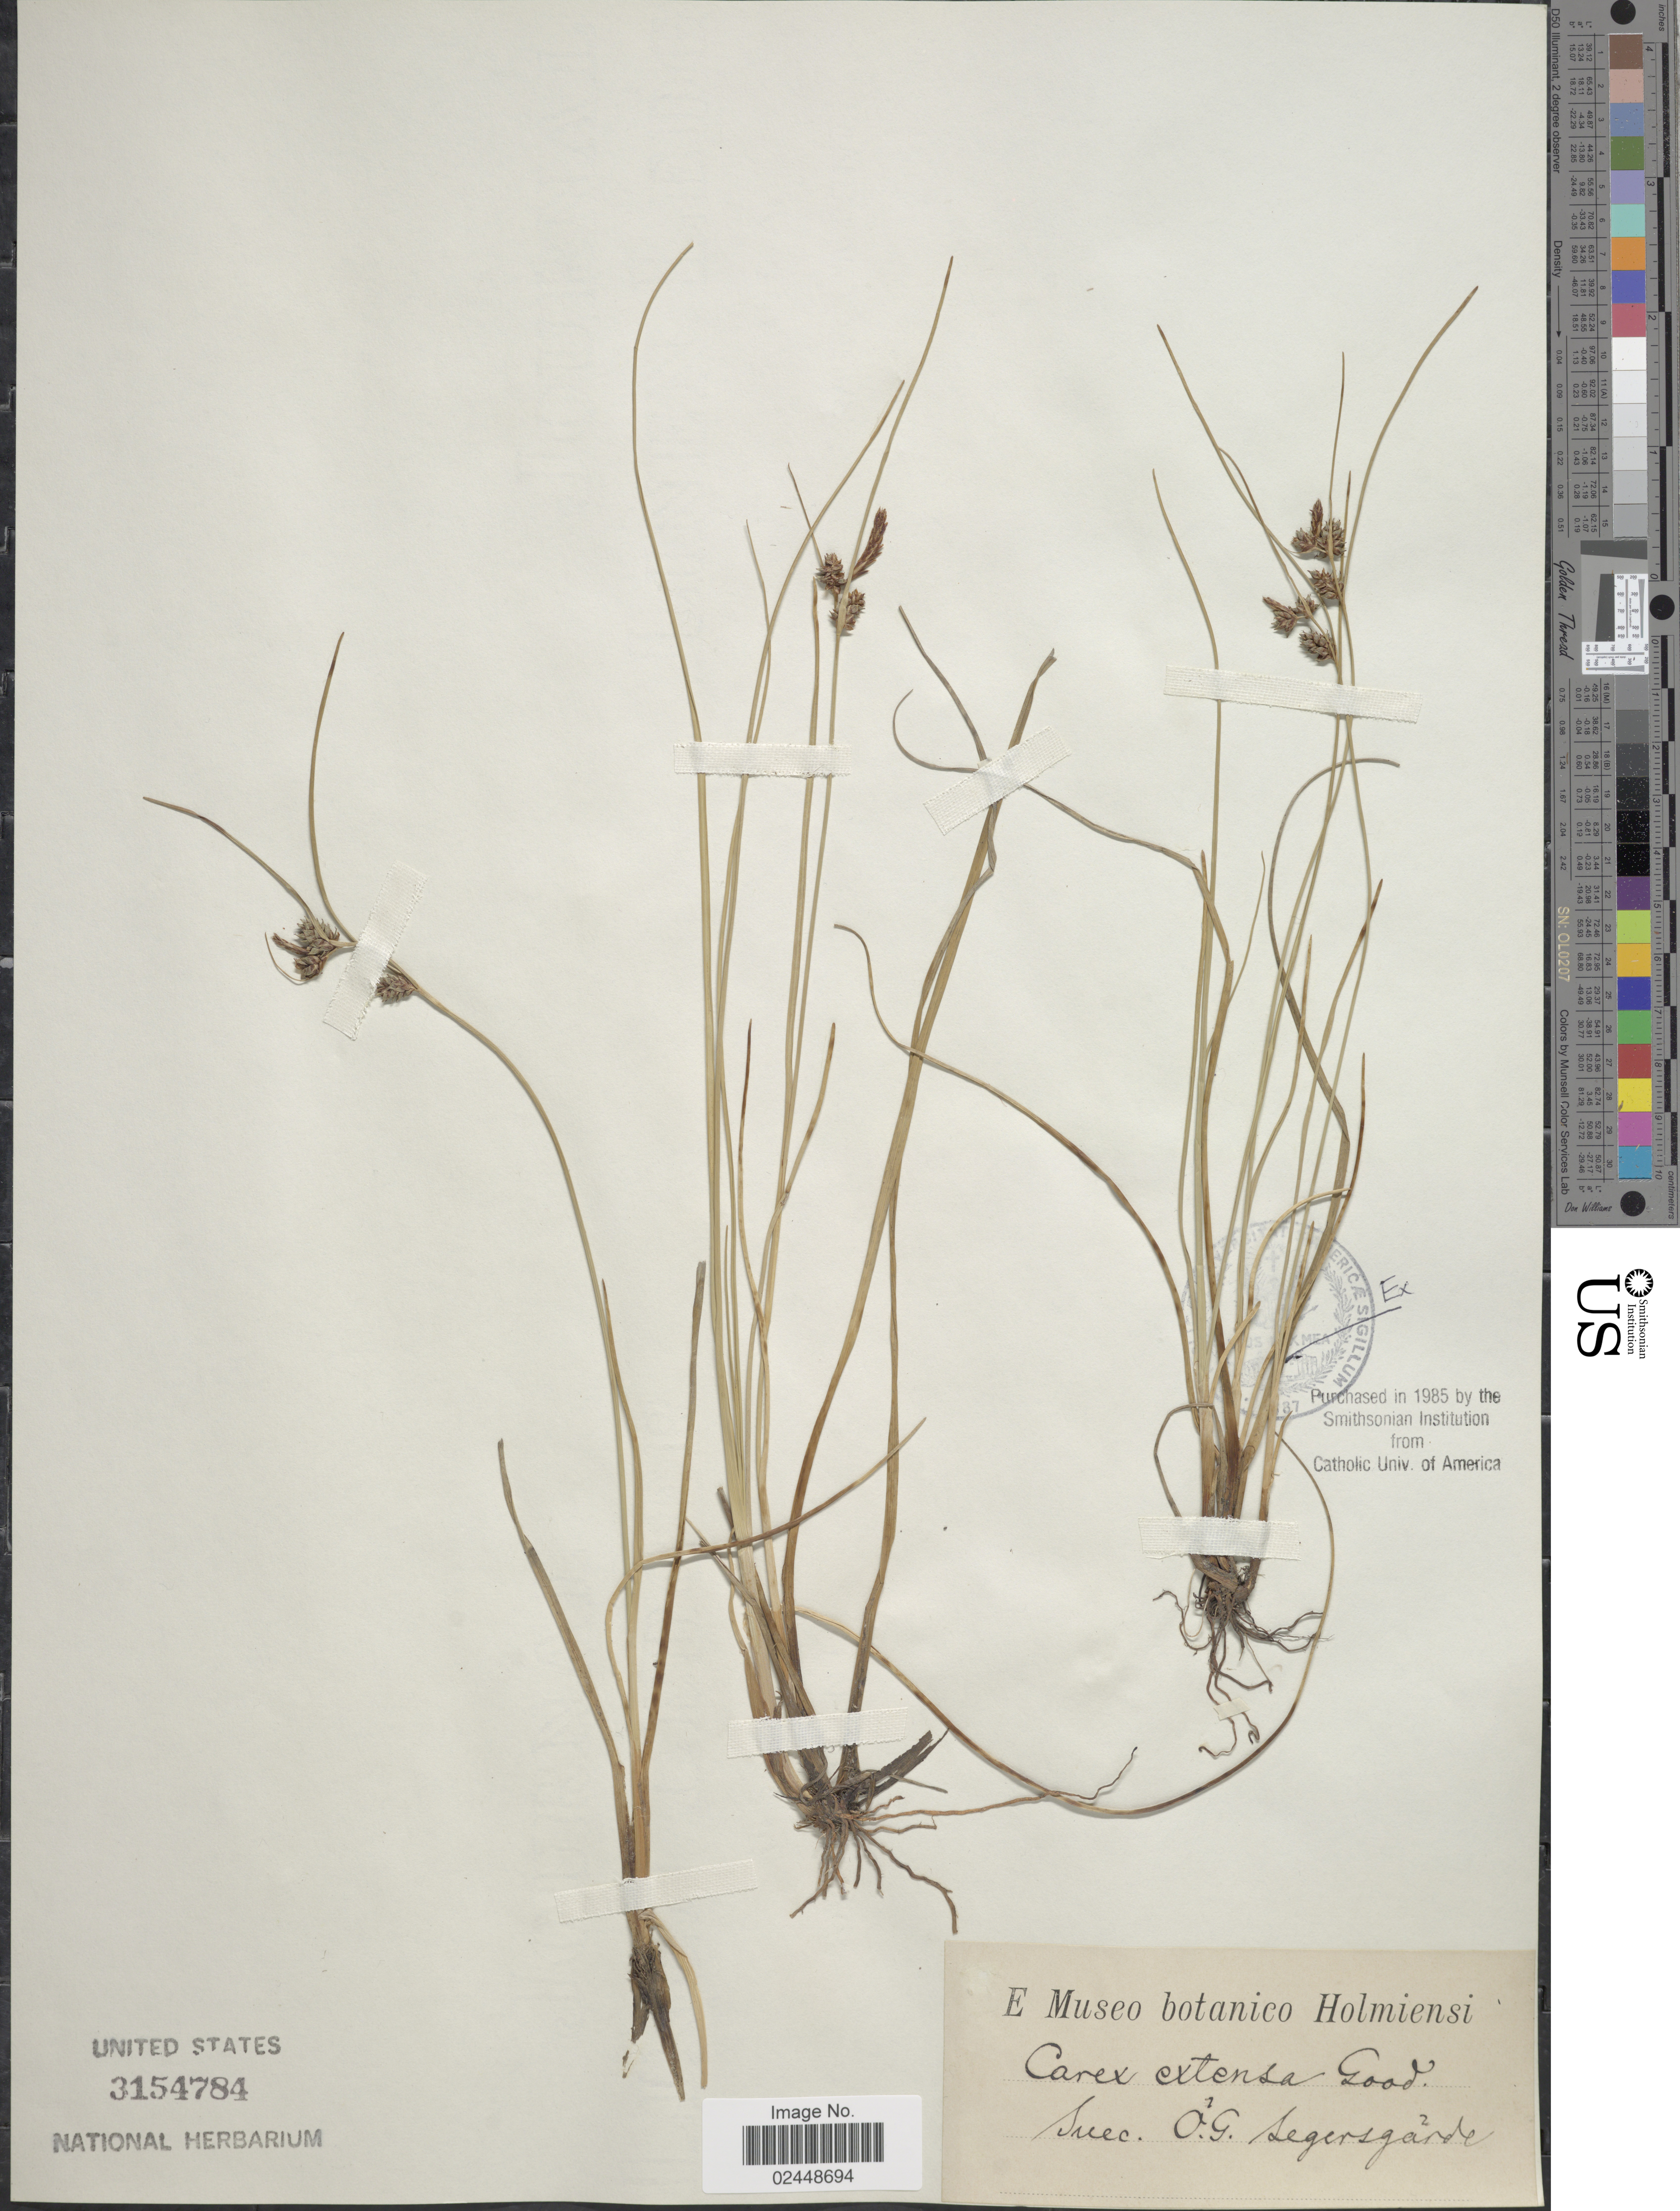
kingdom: Plantae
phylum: Tracheophyta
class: Liliopsida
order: Poales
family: Cyperaceae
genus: Carex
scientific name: Carex extensa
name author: Gooden.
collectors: ex Museo botan. Holmiensi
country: Sweden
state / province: Östergötland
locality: Suec. O.G. Segersgärde.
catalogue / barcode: US 3154784